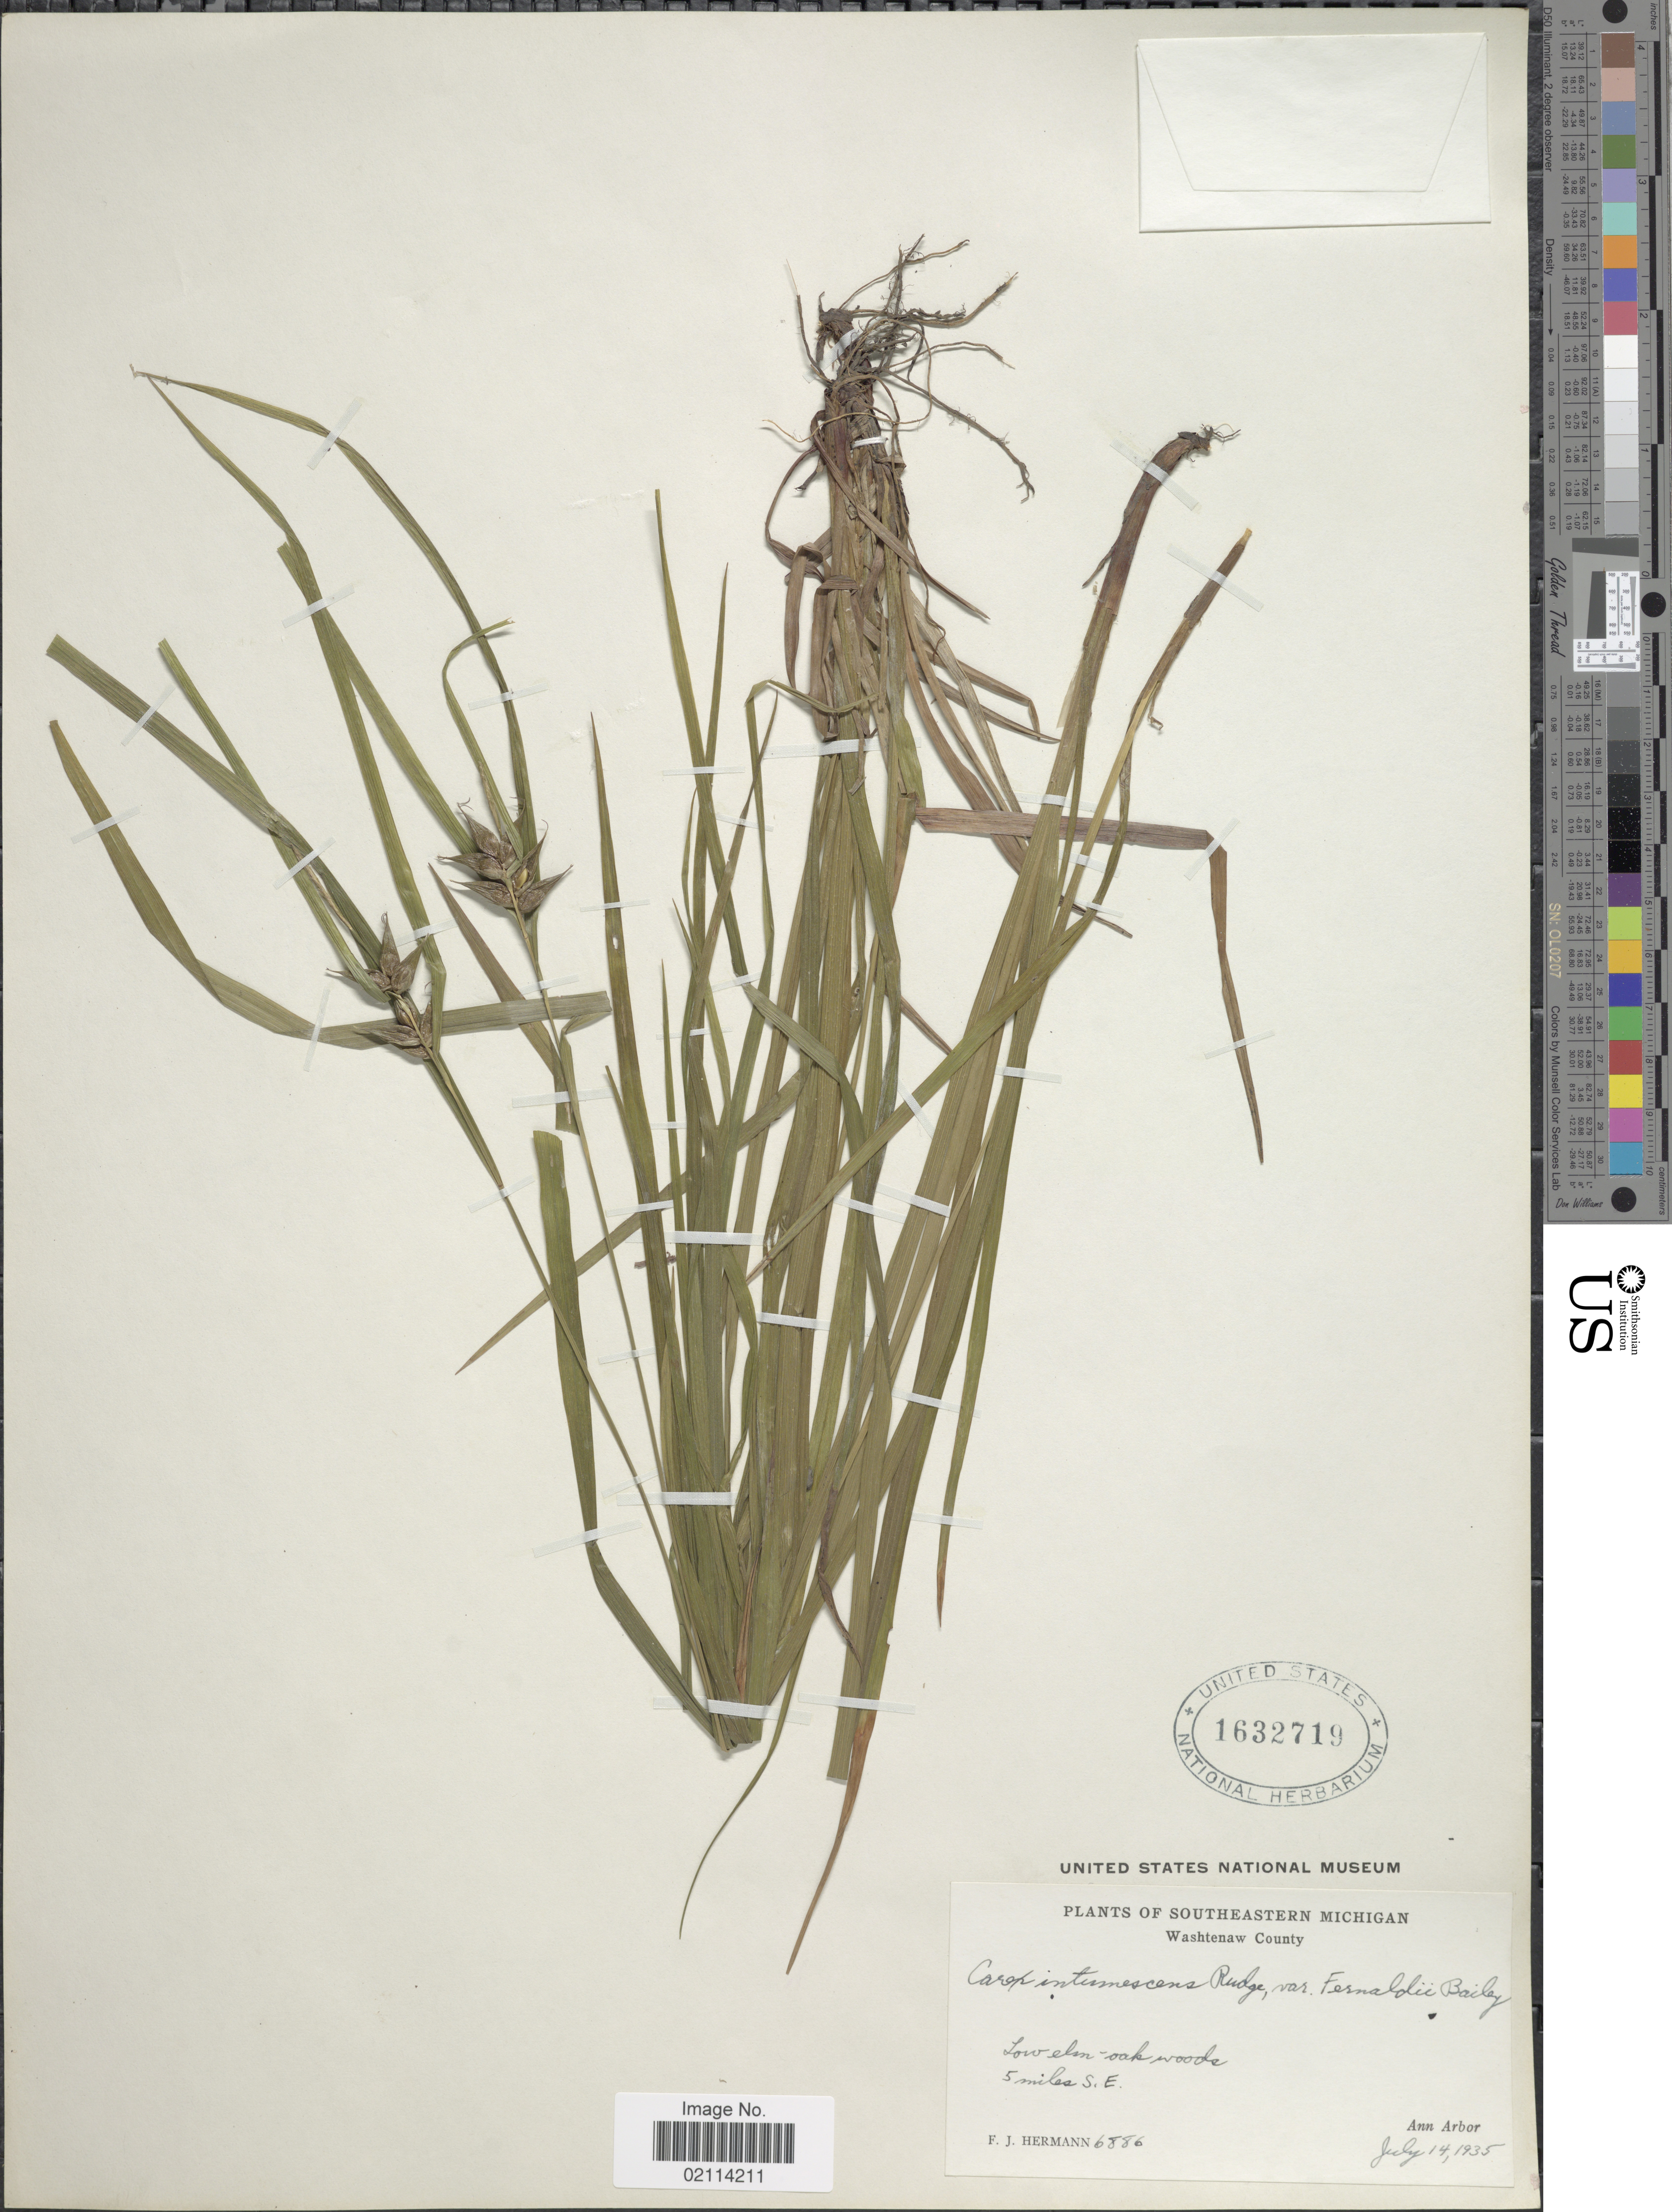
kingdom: Plantae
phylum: Tracheophyta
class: Liliopsida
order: Poales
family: Cyperaceae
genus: Carex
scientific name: Carex intumescens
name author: Rudge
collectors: F. J. Hermann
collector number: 6886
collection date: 1935-07-14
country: United States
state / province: Michigan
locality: Southeastern Michigan, Washtenaw County, low elm-oak woods, 5 miles S.E. Ann Harbor.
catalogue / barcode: US 1632719